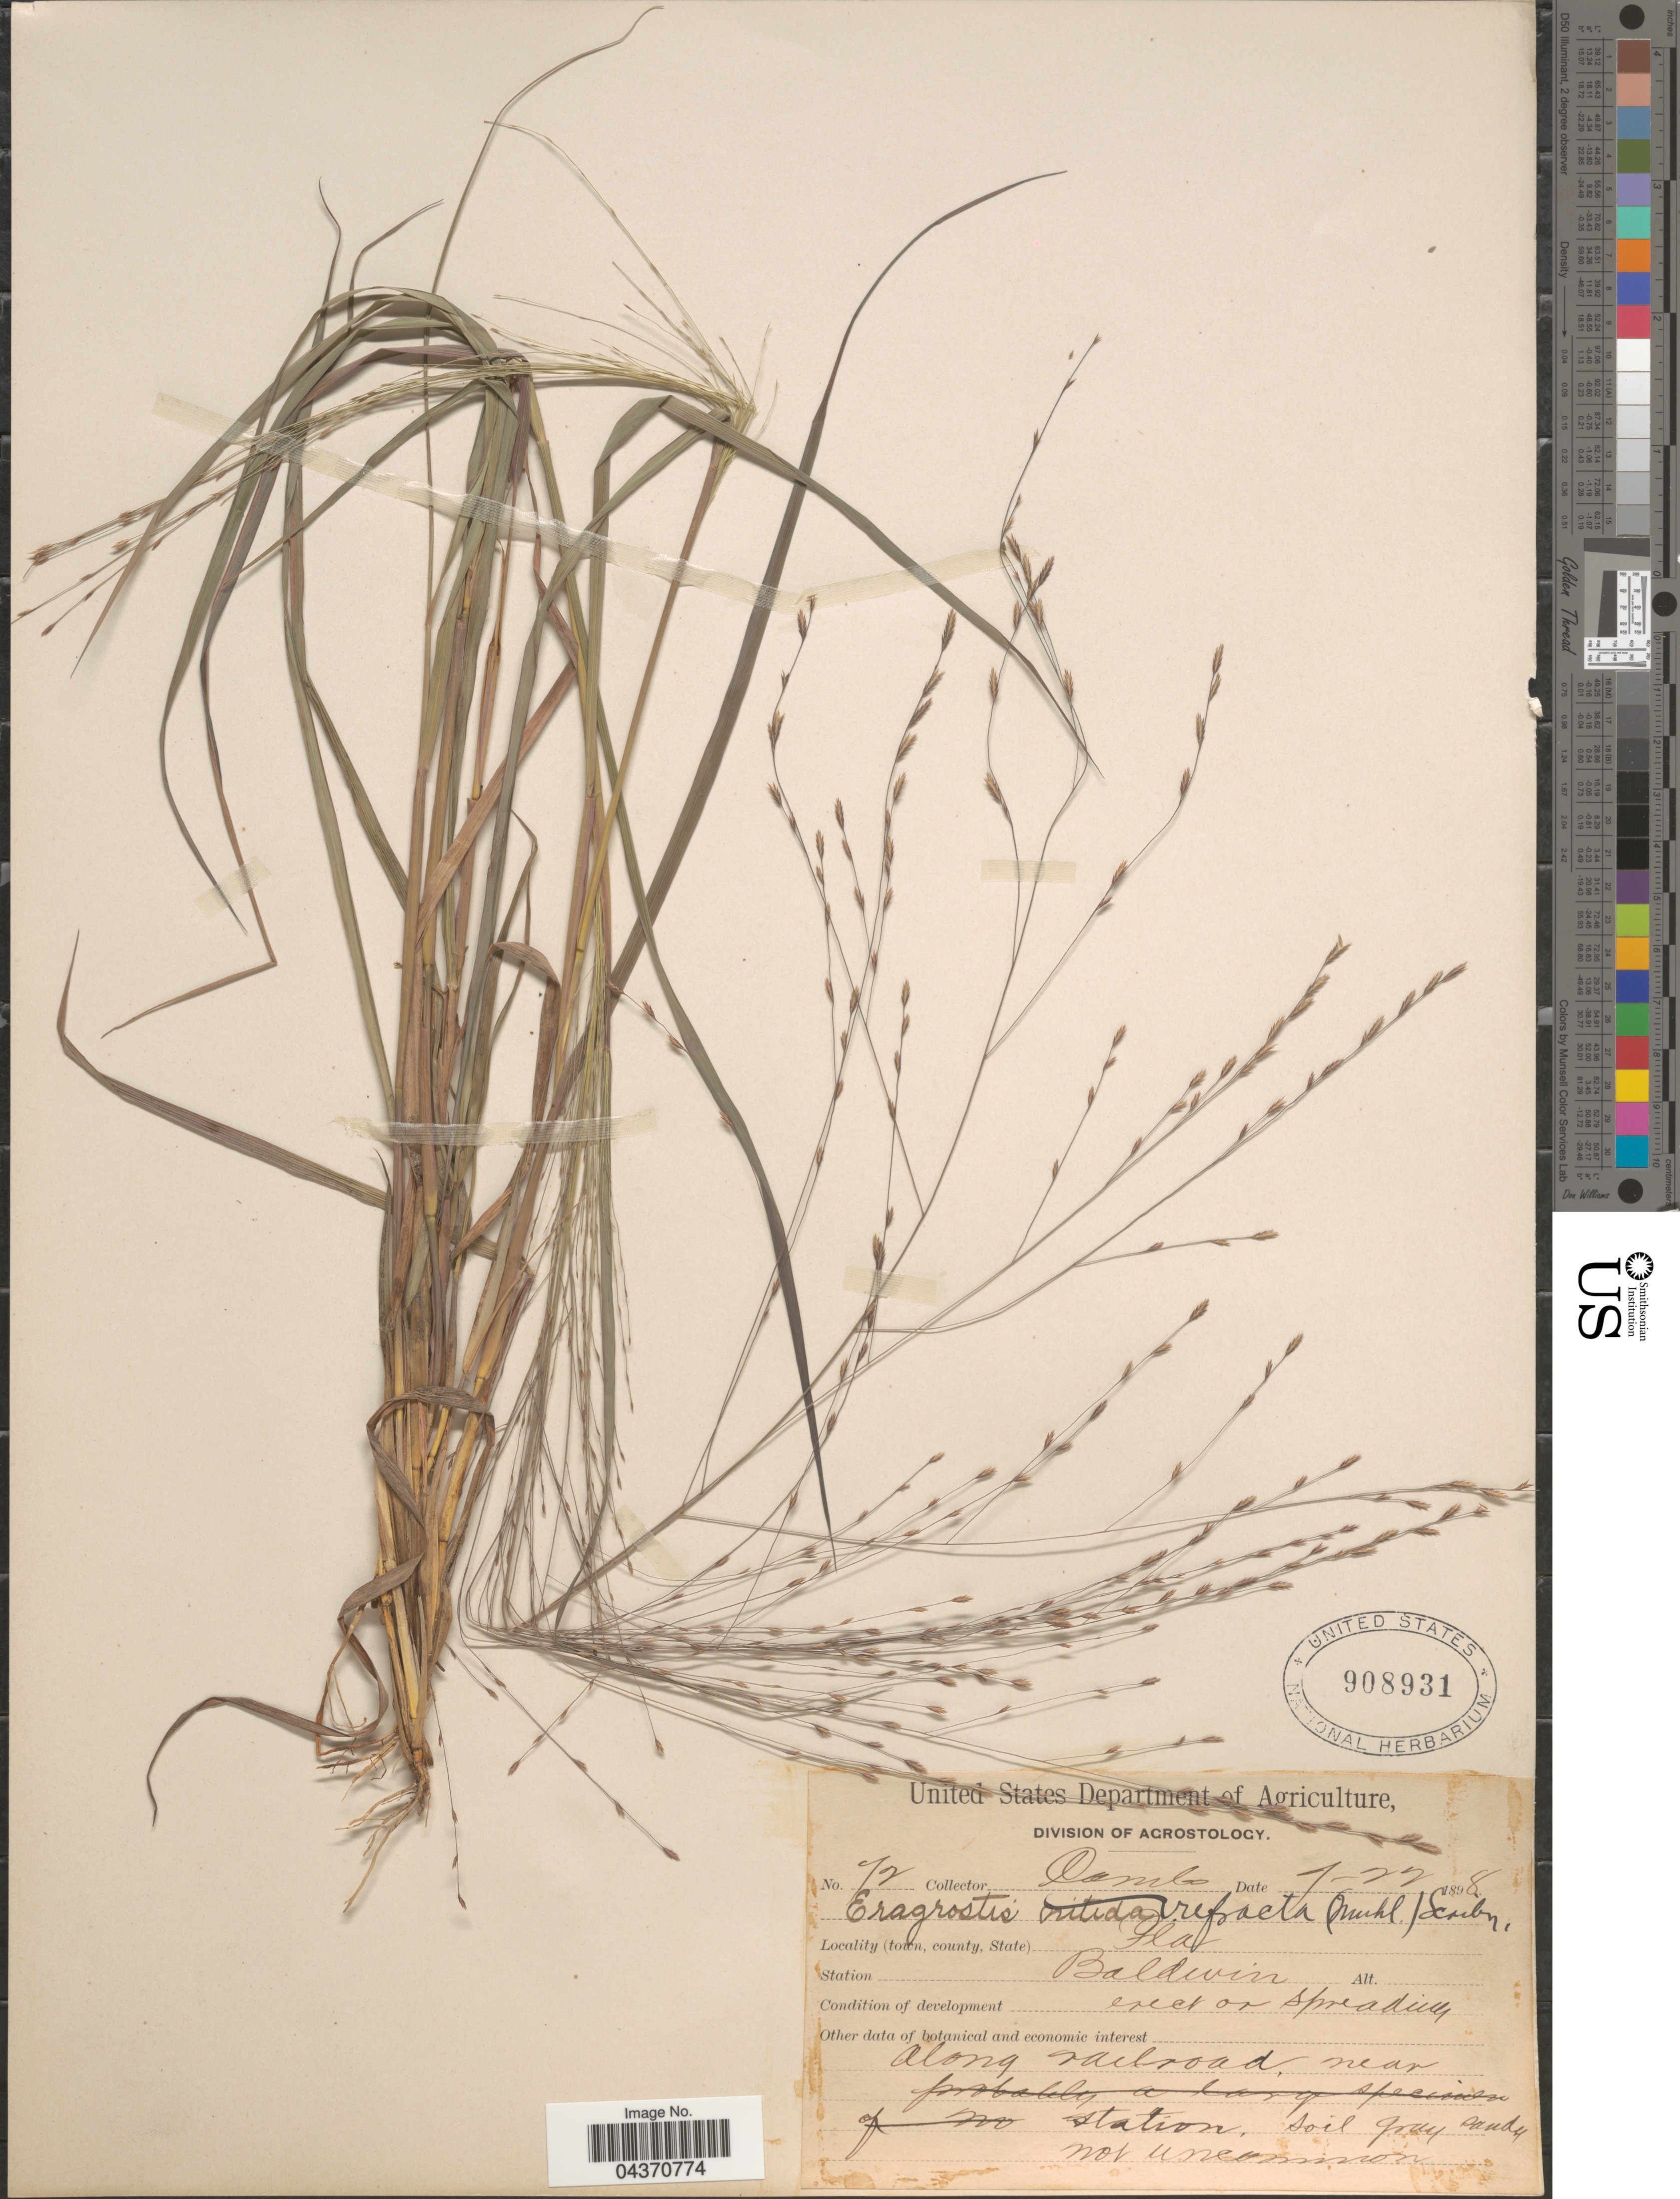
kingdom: Plantae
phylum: Tracheophyta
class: Liliopsida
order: Poales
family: Poaceae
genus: Eragrostis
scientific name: Eragrostis refracta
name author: (Muhl.) Scribn.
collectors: -. Combs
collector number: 72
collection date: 1898-07-22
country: United States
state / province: Florida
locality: Station Baldwin.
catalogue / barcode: US 908931